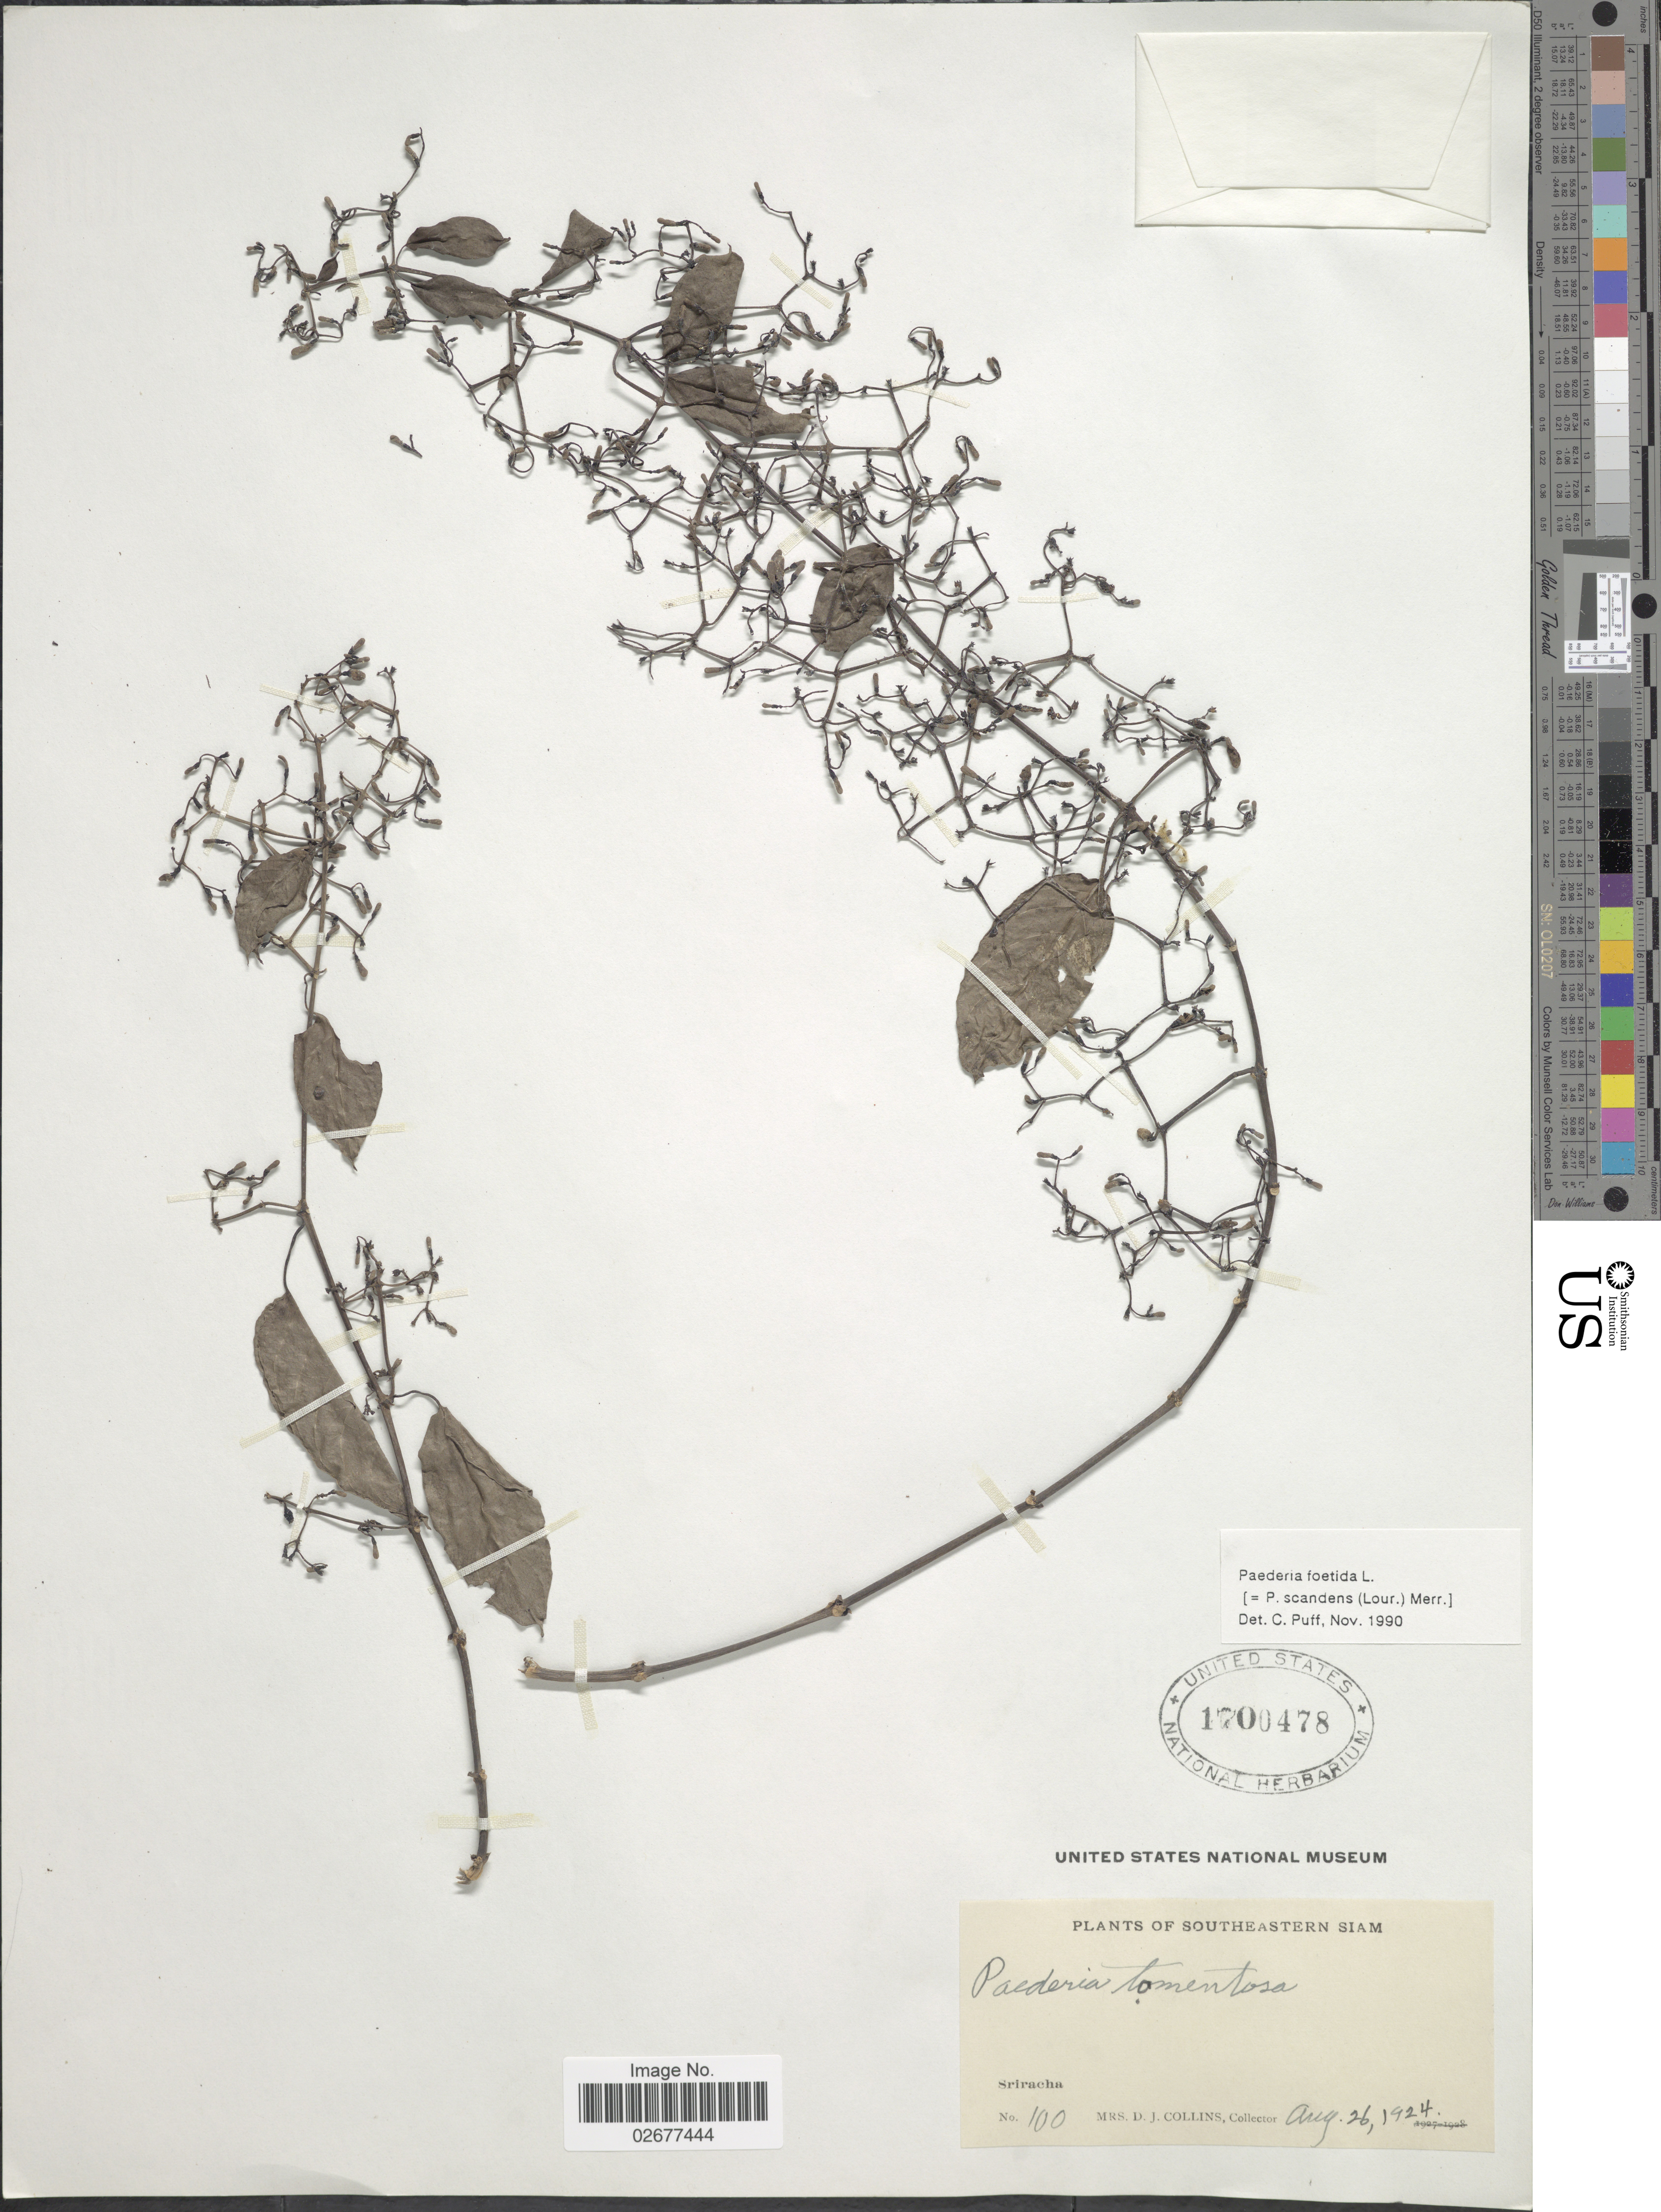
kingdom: Plantae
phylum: Tracheophyta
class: Magnoliopsida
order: Gentianales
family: Rubiaceae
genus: Paederia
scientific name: Paederia foetida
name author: L.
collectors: Mrs. D. J. Collins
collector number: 100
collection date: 1924-08-26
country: Thailand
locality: Southeastern Siam. Sriracha.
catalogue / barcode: US 1700478